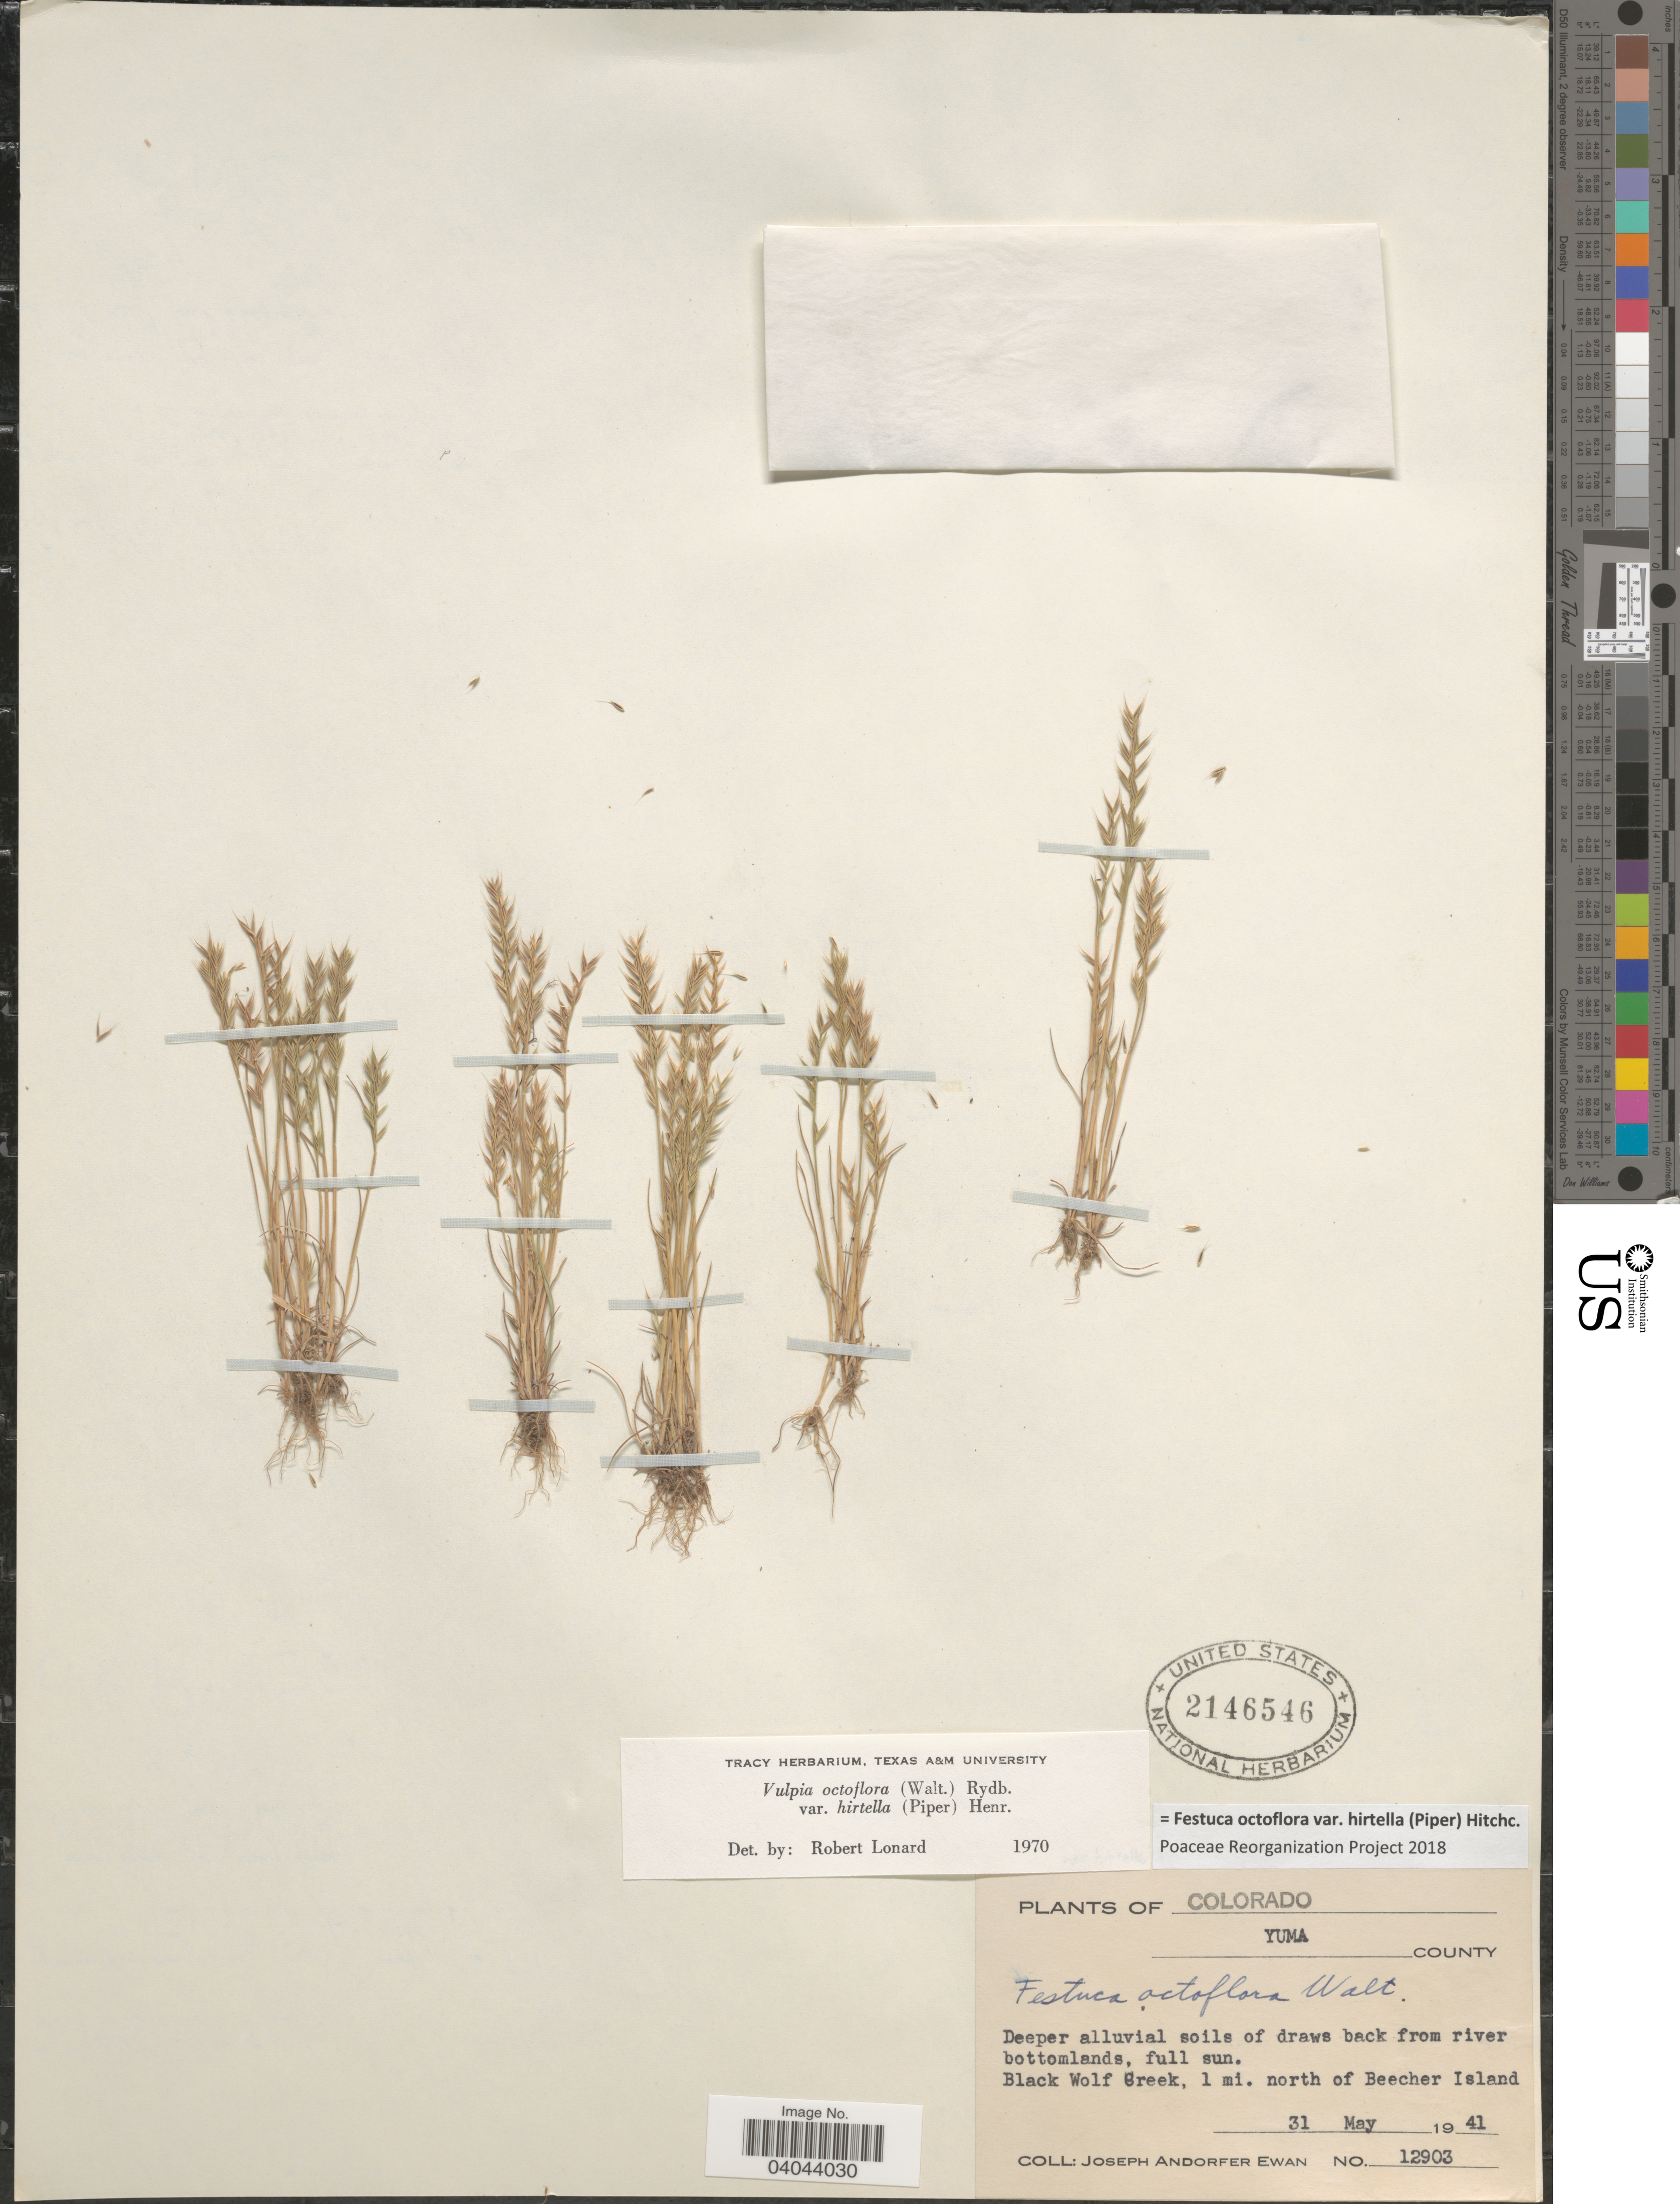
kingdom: Plantae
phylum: Tracheophyta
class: Liliopsida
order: Poales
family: Poaceae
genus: Festuca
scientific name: Festuca octoflora var. hirtella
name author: Piper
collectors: J. A. Ewan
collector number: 12903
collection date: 1941-05-31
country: United States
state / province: Colorado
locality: Yuma County. Black Wolf Creek, 1 mi. north of Beecher Island.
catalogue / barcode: US 2146546